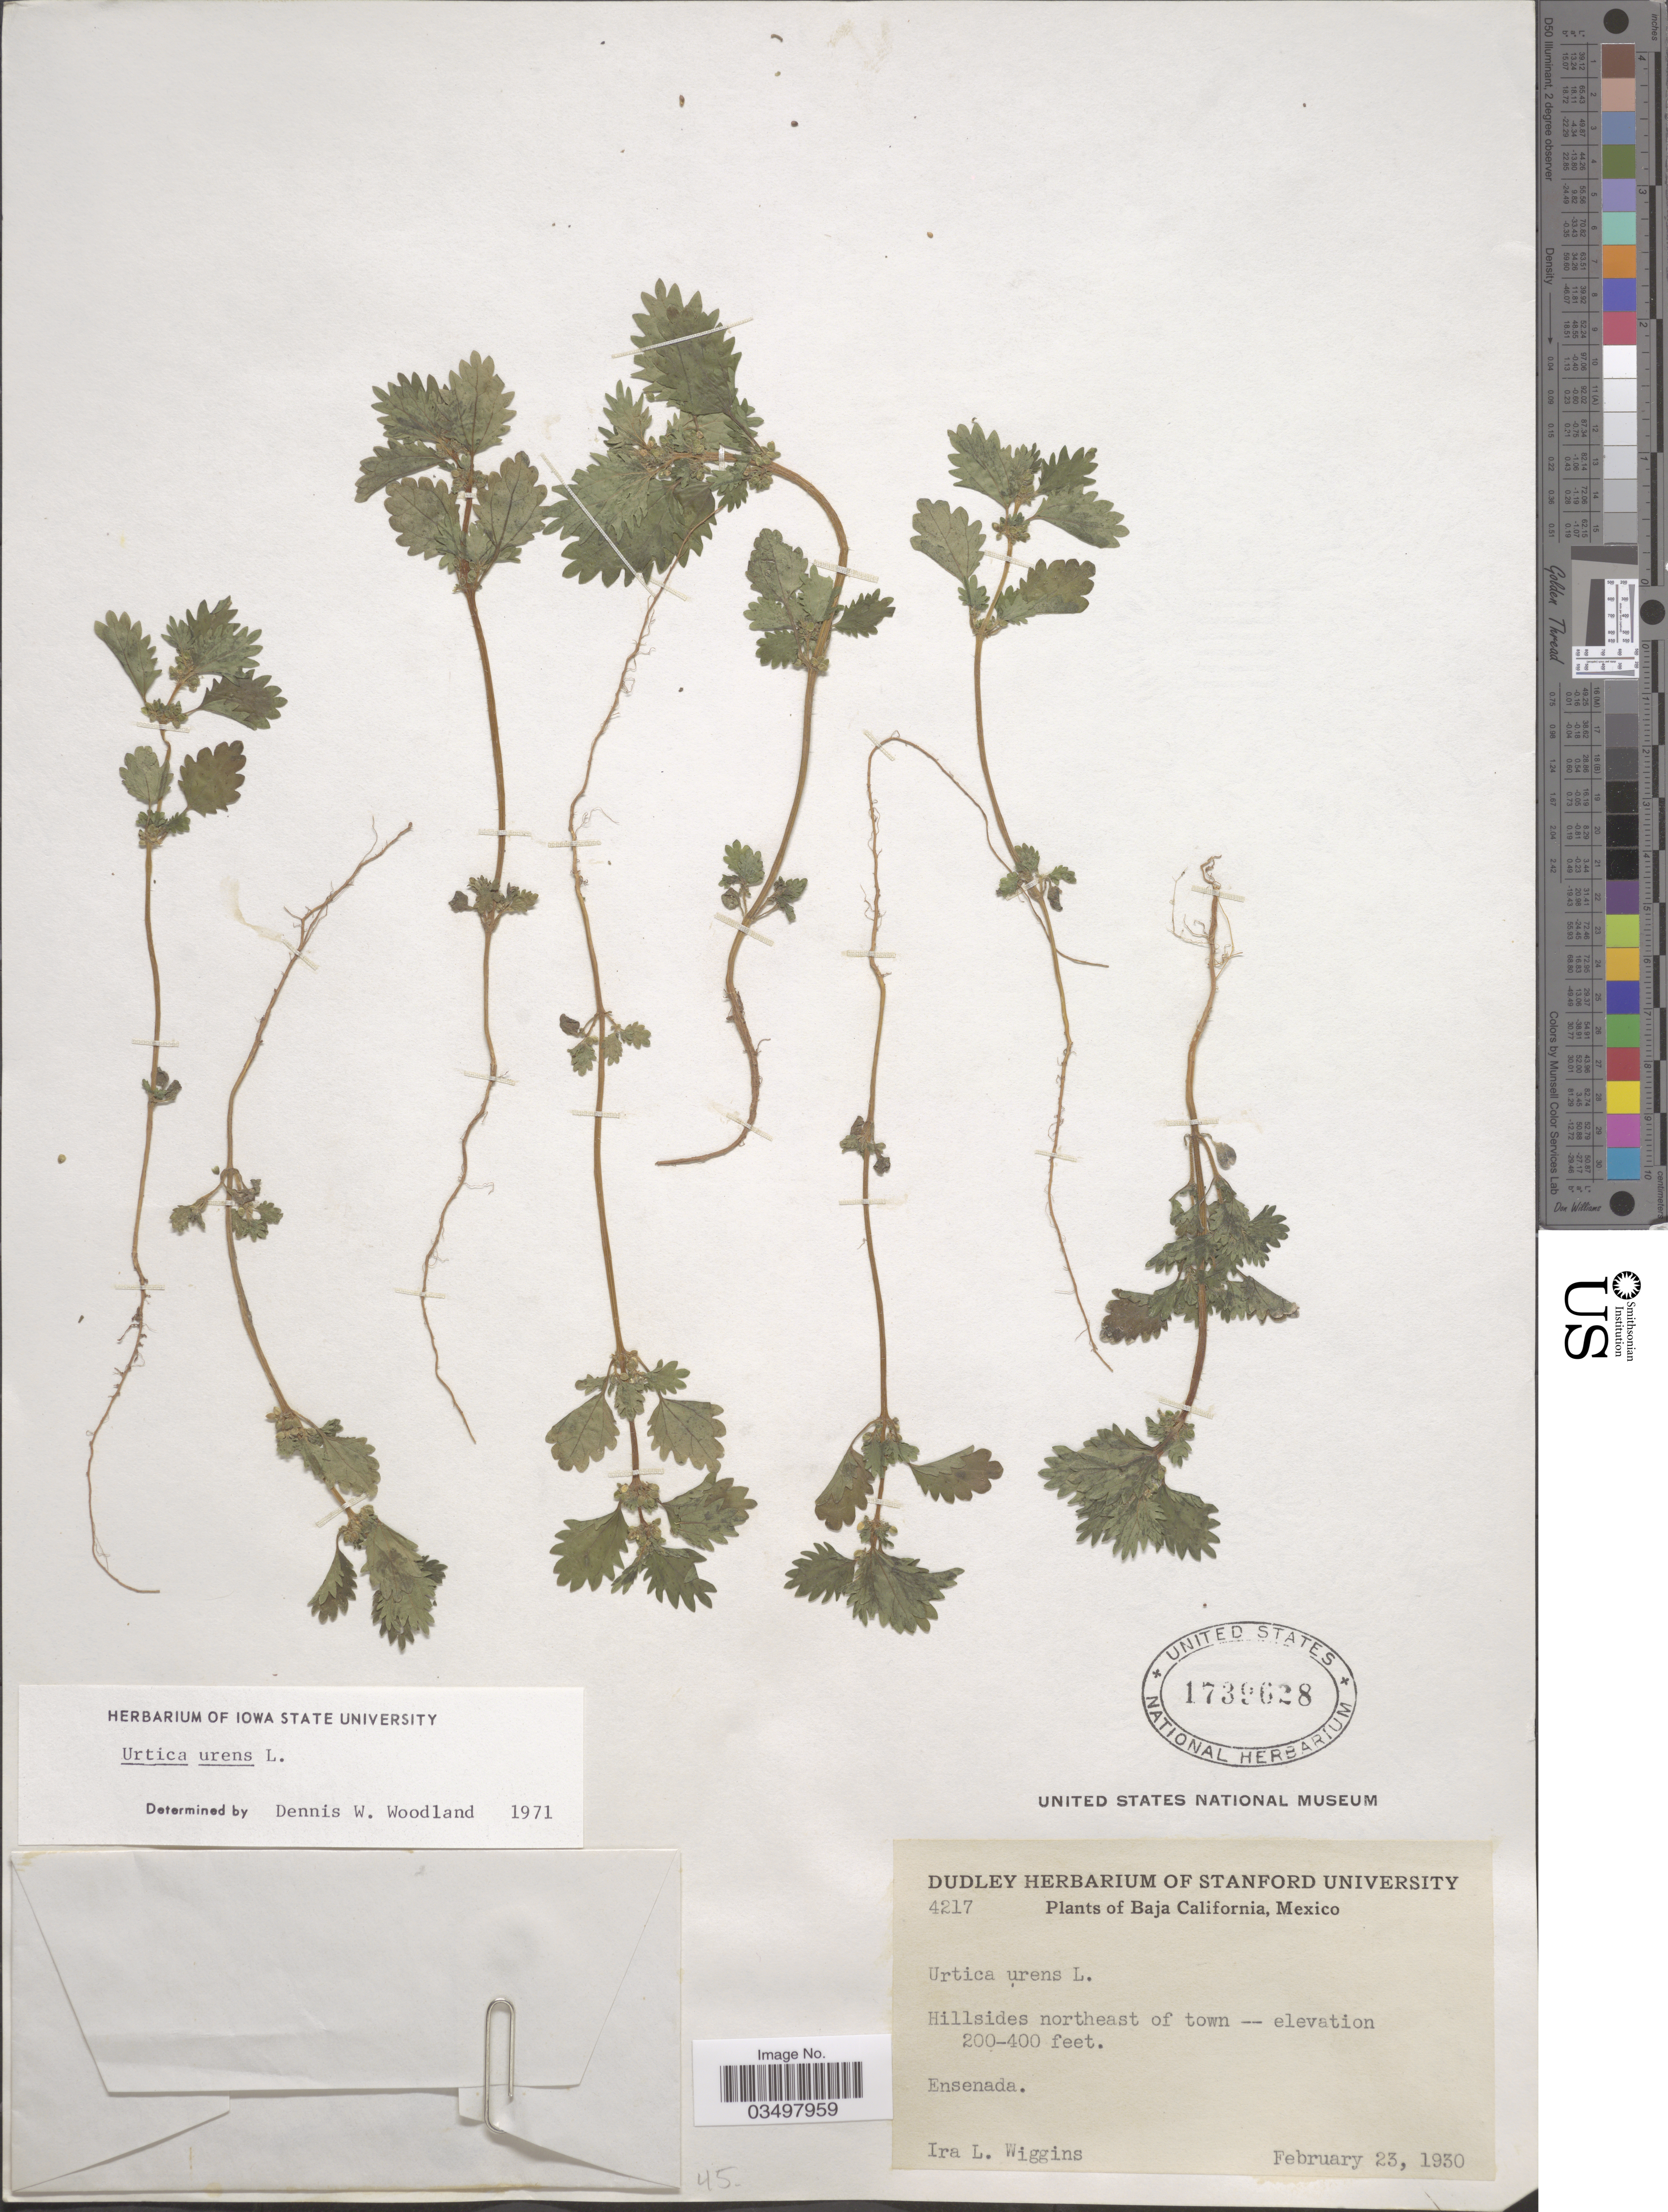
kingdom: Plantae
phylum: Tracheophyta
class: Magnoliopsida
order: Rosales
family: Urticaceae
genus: Urtica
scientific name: Urtica urens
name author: L.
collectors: I. L. Wiggins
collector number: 4217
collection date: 1930-02-23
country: Mexico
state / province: Baja California Norte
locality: Hillsides northeast of town. Ensenada.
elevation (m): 61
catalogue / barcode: US 1739628